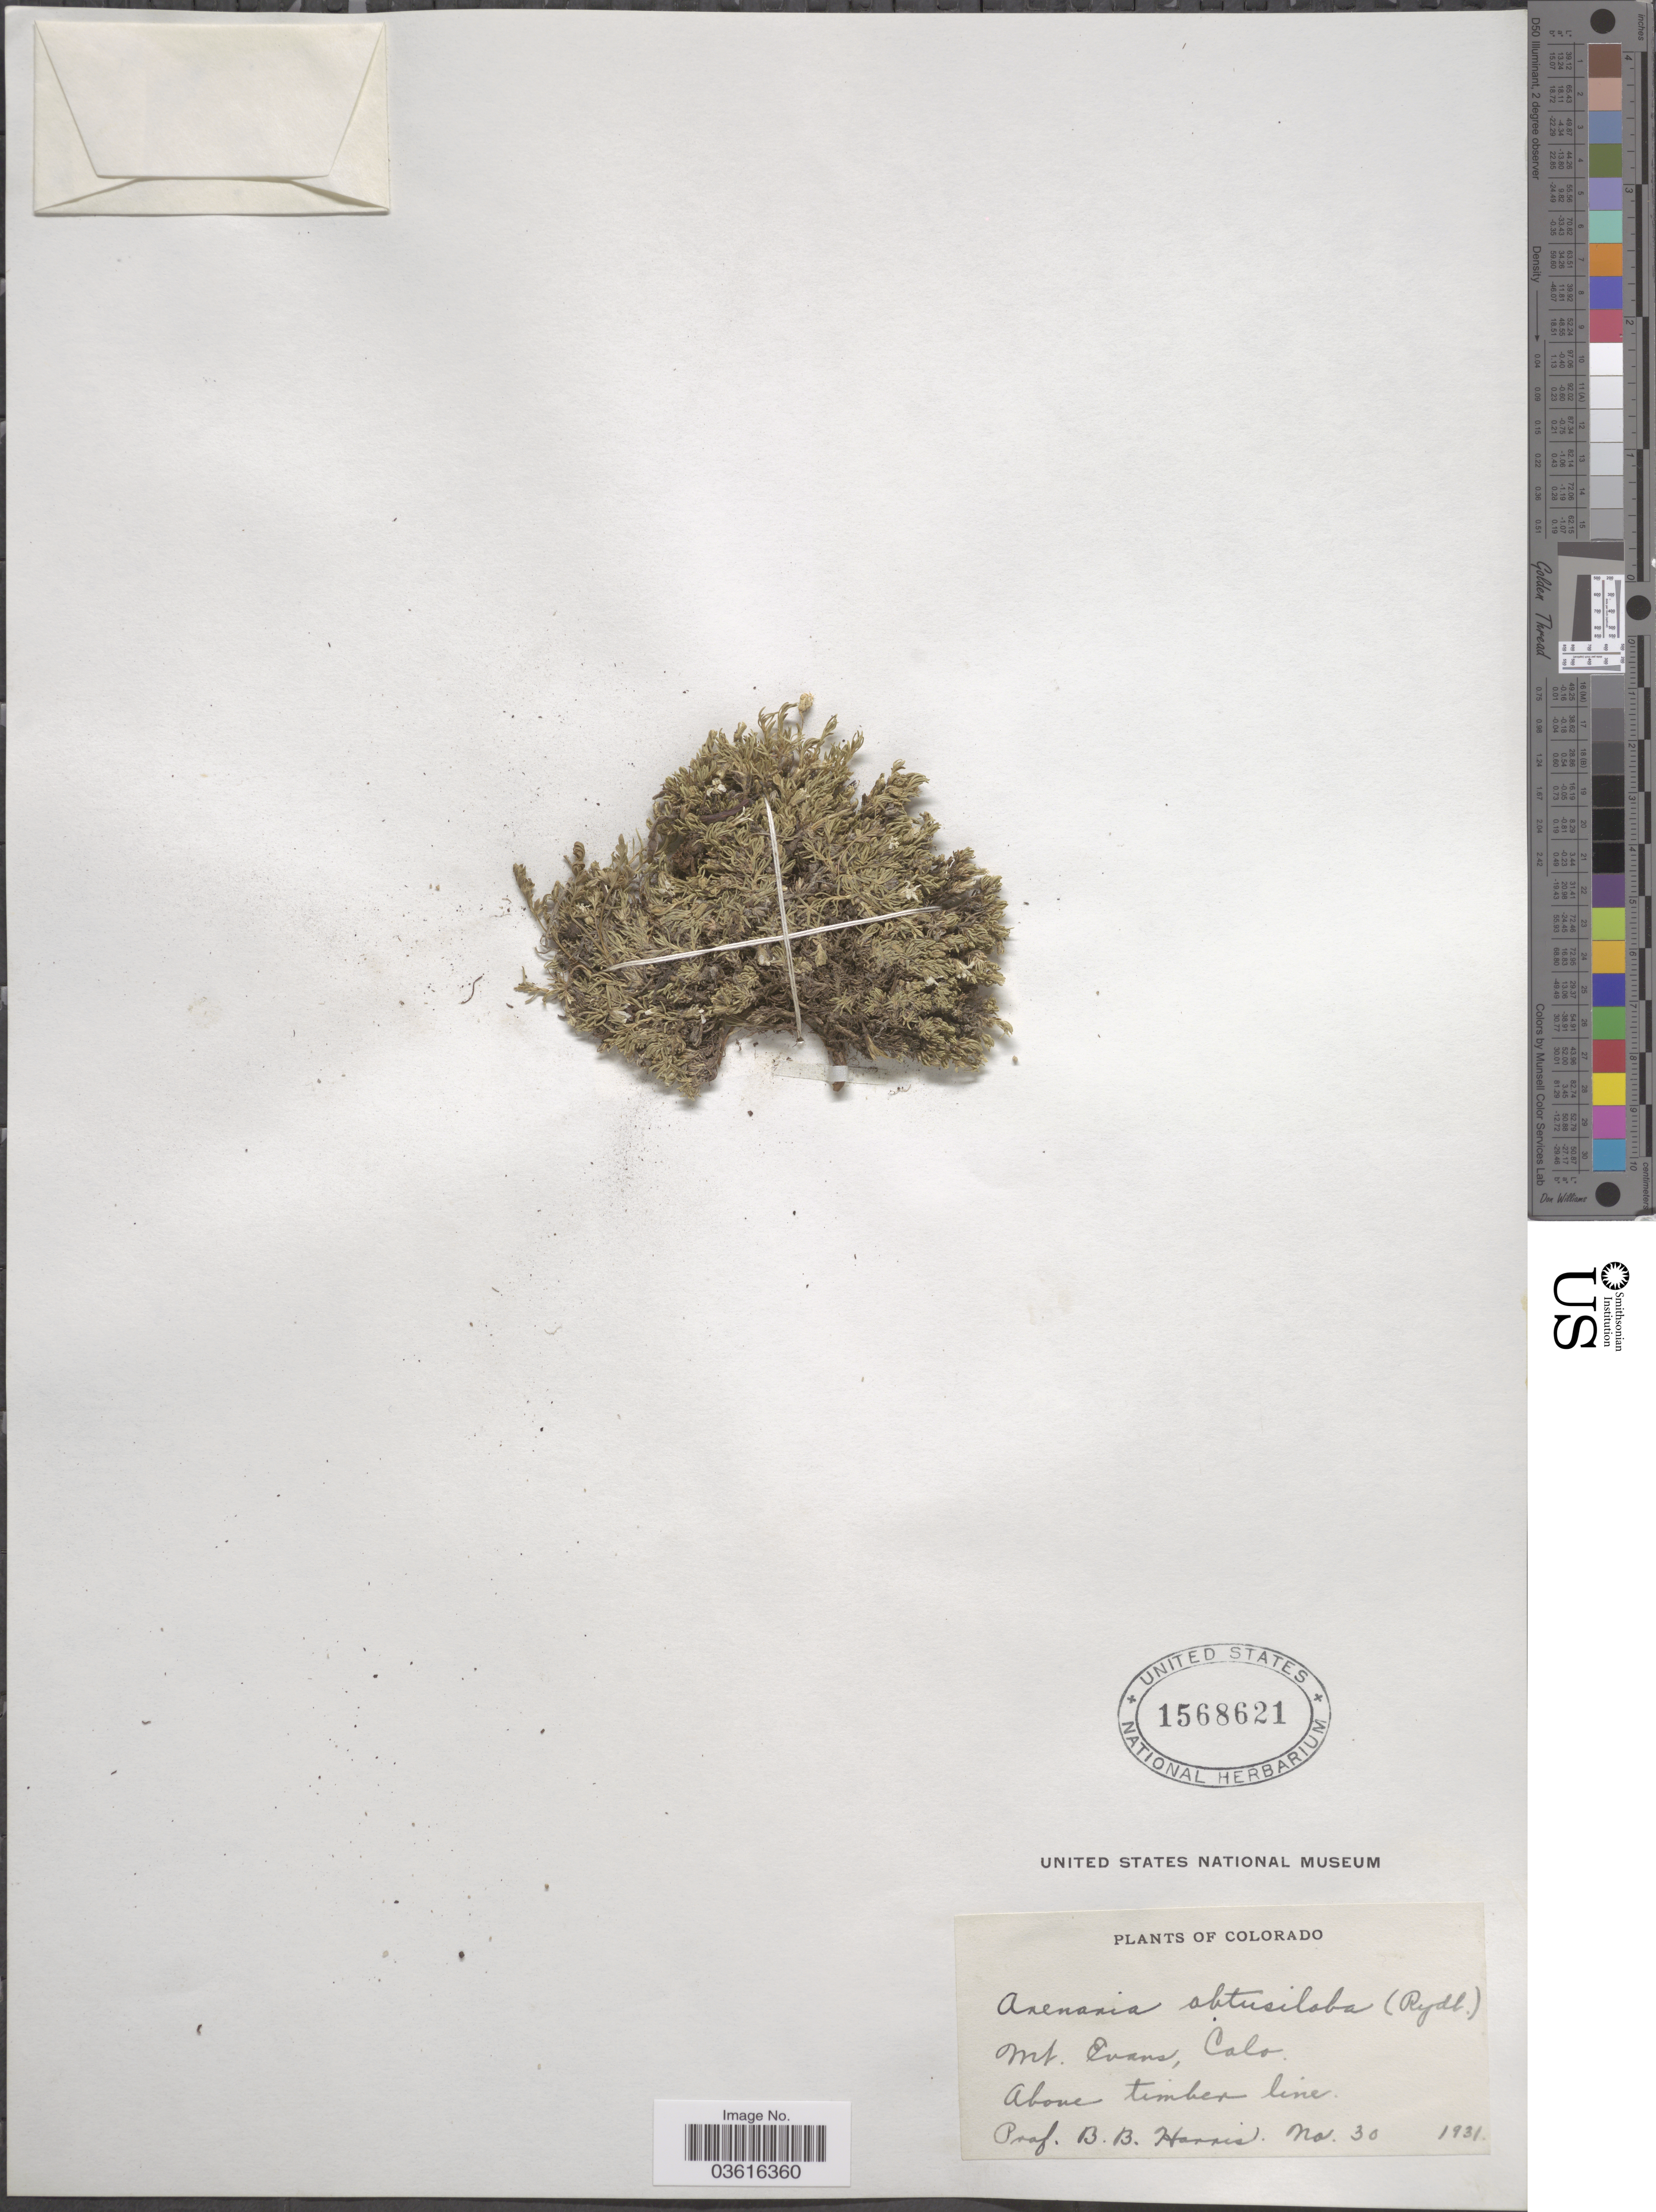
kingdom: Plantae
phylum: Tracheophyta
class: Magnoliopsida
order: Caryophyllales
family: Caryophyllaceae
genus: Cherleria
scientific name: Cherleria obtusiloba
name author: (Rydb.) A.J. Moore & Dillenb.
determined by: Strong, M. T., (US), Smithsonian Institution - National Museum of Natural History (UNITED STATES)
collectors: B. B. Harris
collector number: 30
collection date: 1931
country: United States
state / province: Colorado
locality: Mt. Evans. Above timber line.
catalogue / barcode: US 1568621